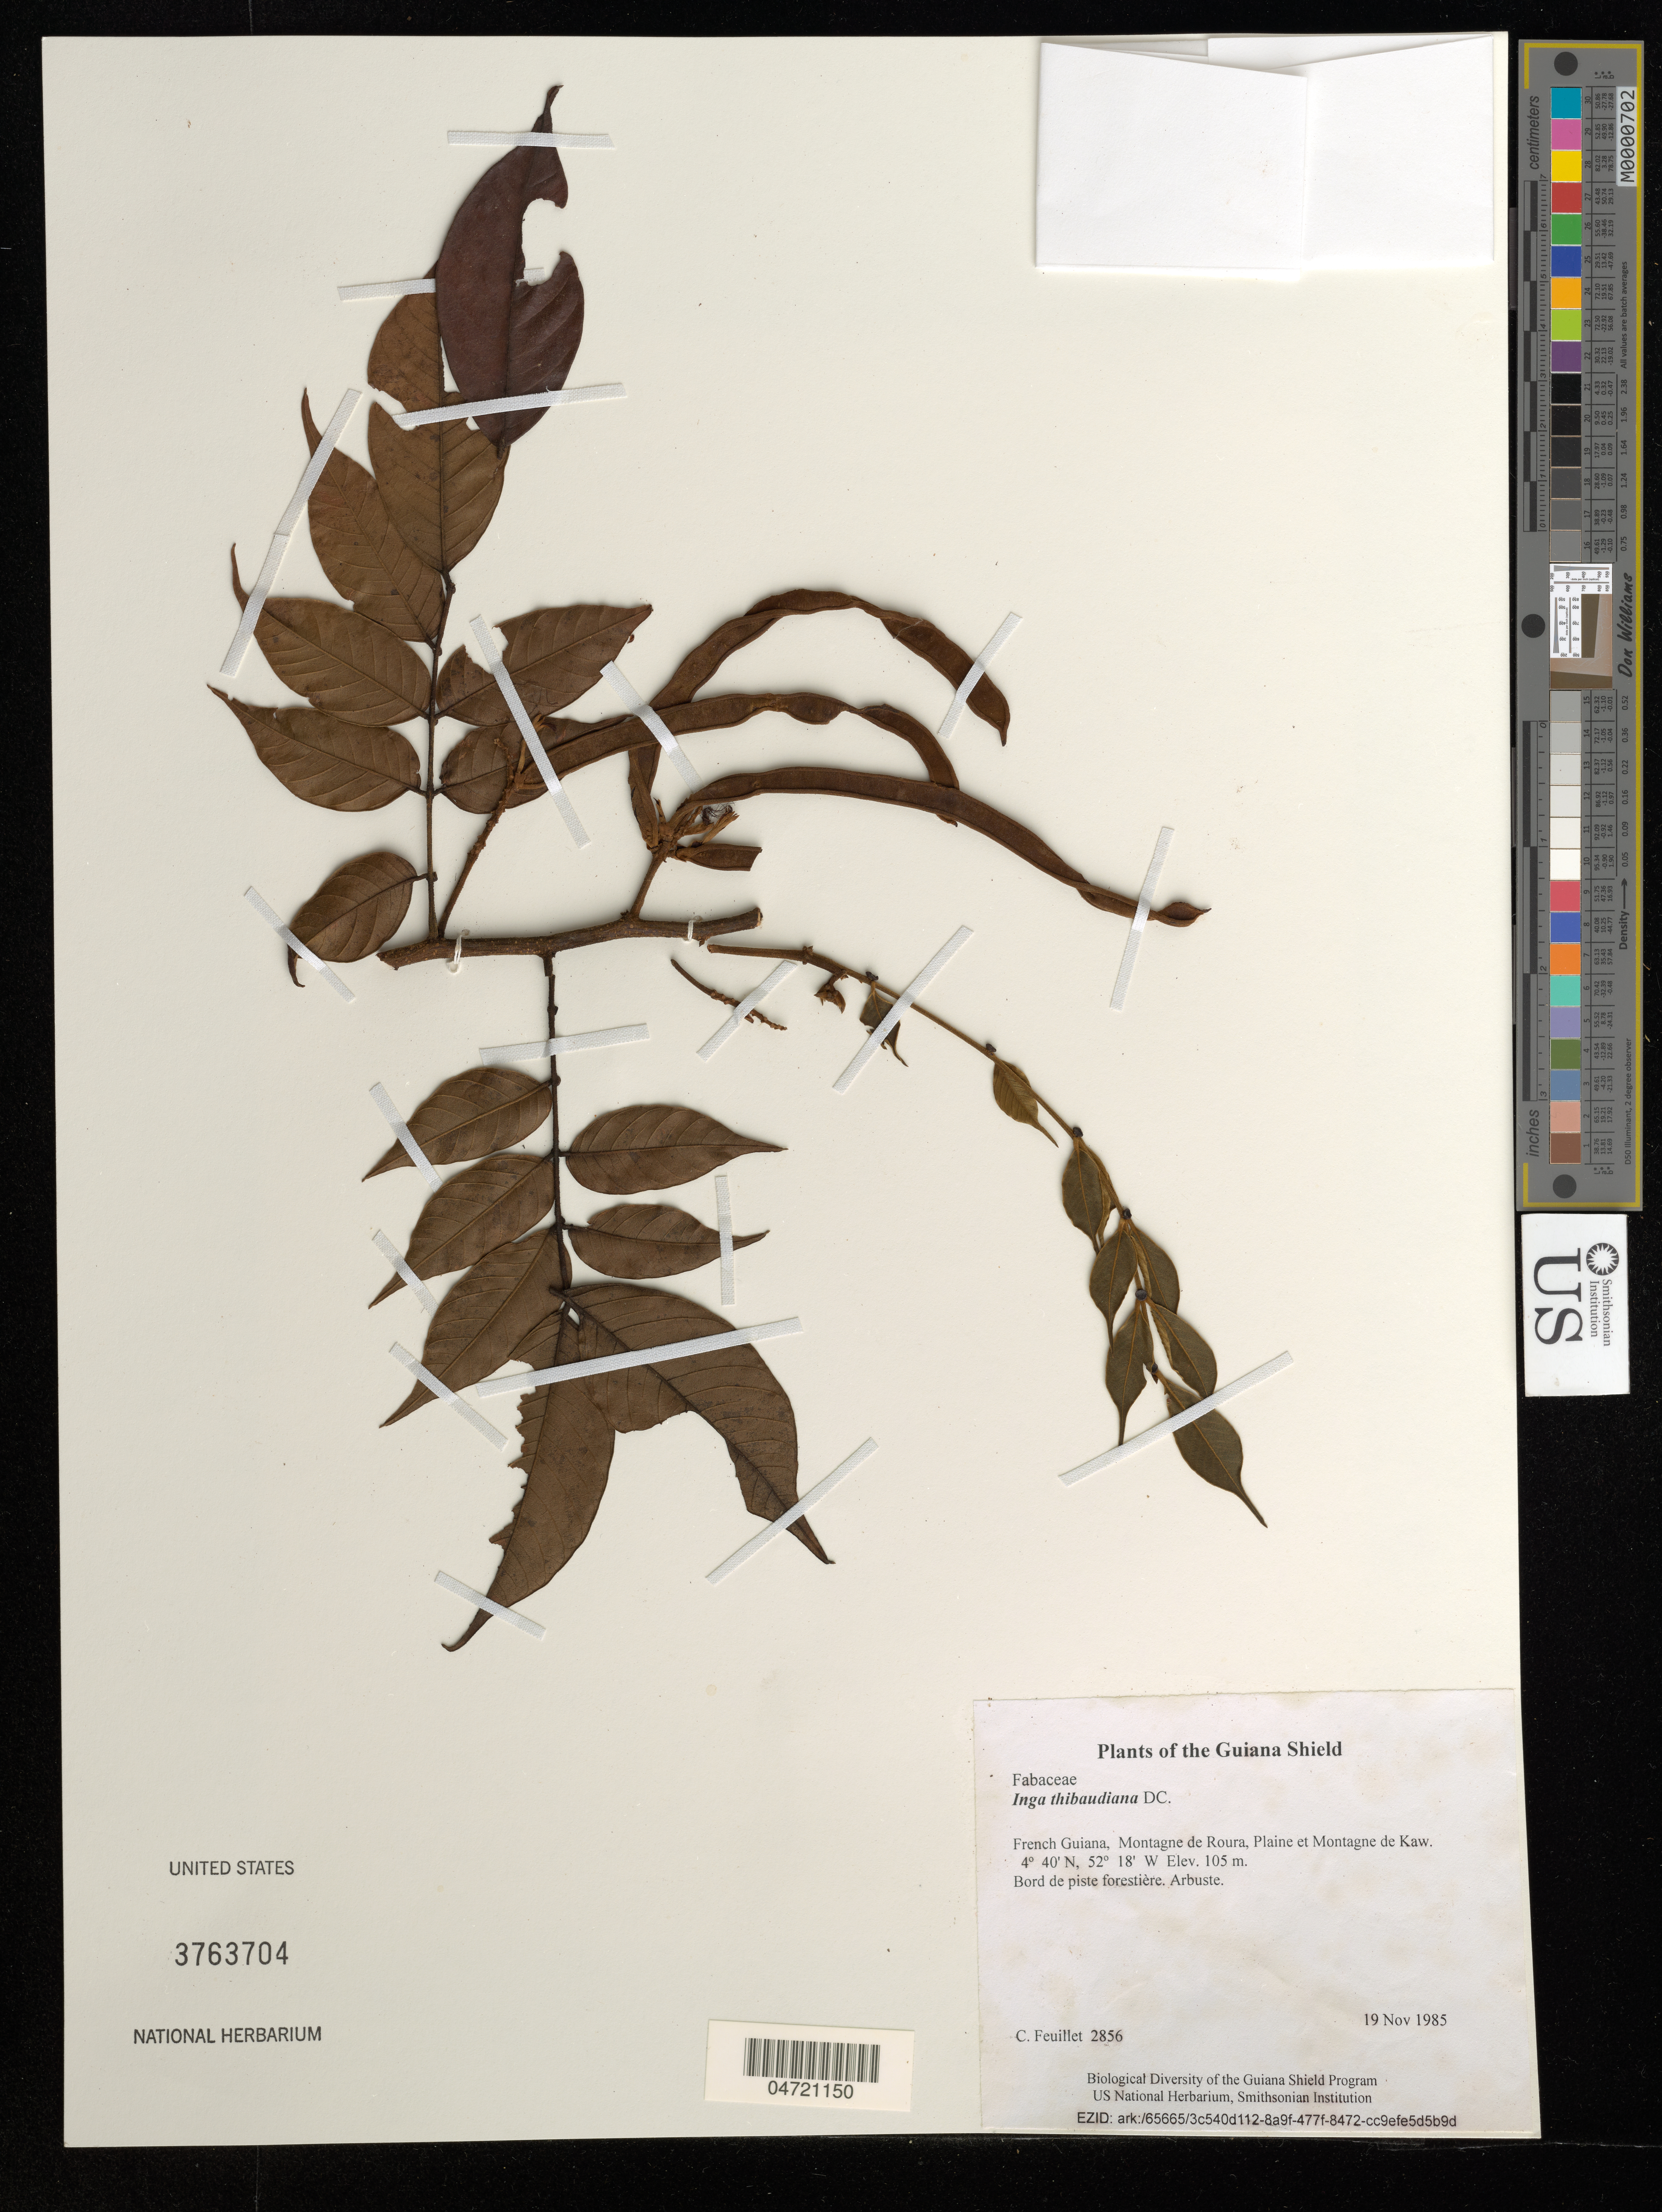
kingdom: Plantae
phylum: Tracheophyta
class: Magnoliopsida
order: Fabales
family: Fabaceae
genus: Inga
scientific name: Inga thibaudiana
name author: DC.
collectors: C. Feuillet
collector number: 2856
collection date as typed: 19 Nov 1985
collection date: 1985-11-19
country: French Guiana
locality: Montagne de Roura, Plaine et Montagne de Kaw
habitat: Bord de piste forestière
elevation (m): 105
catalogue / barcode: US 3763704